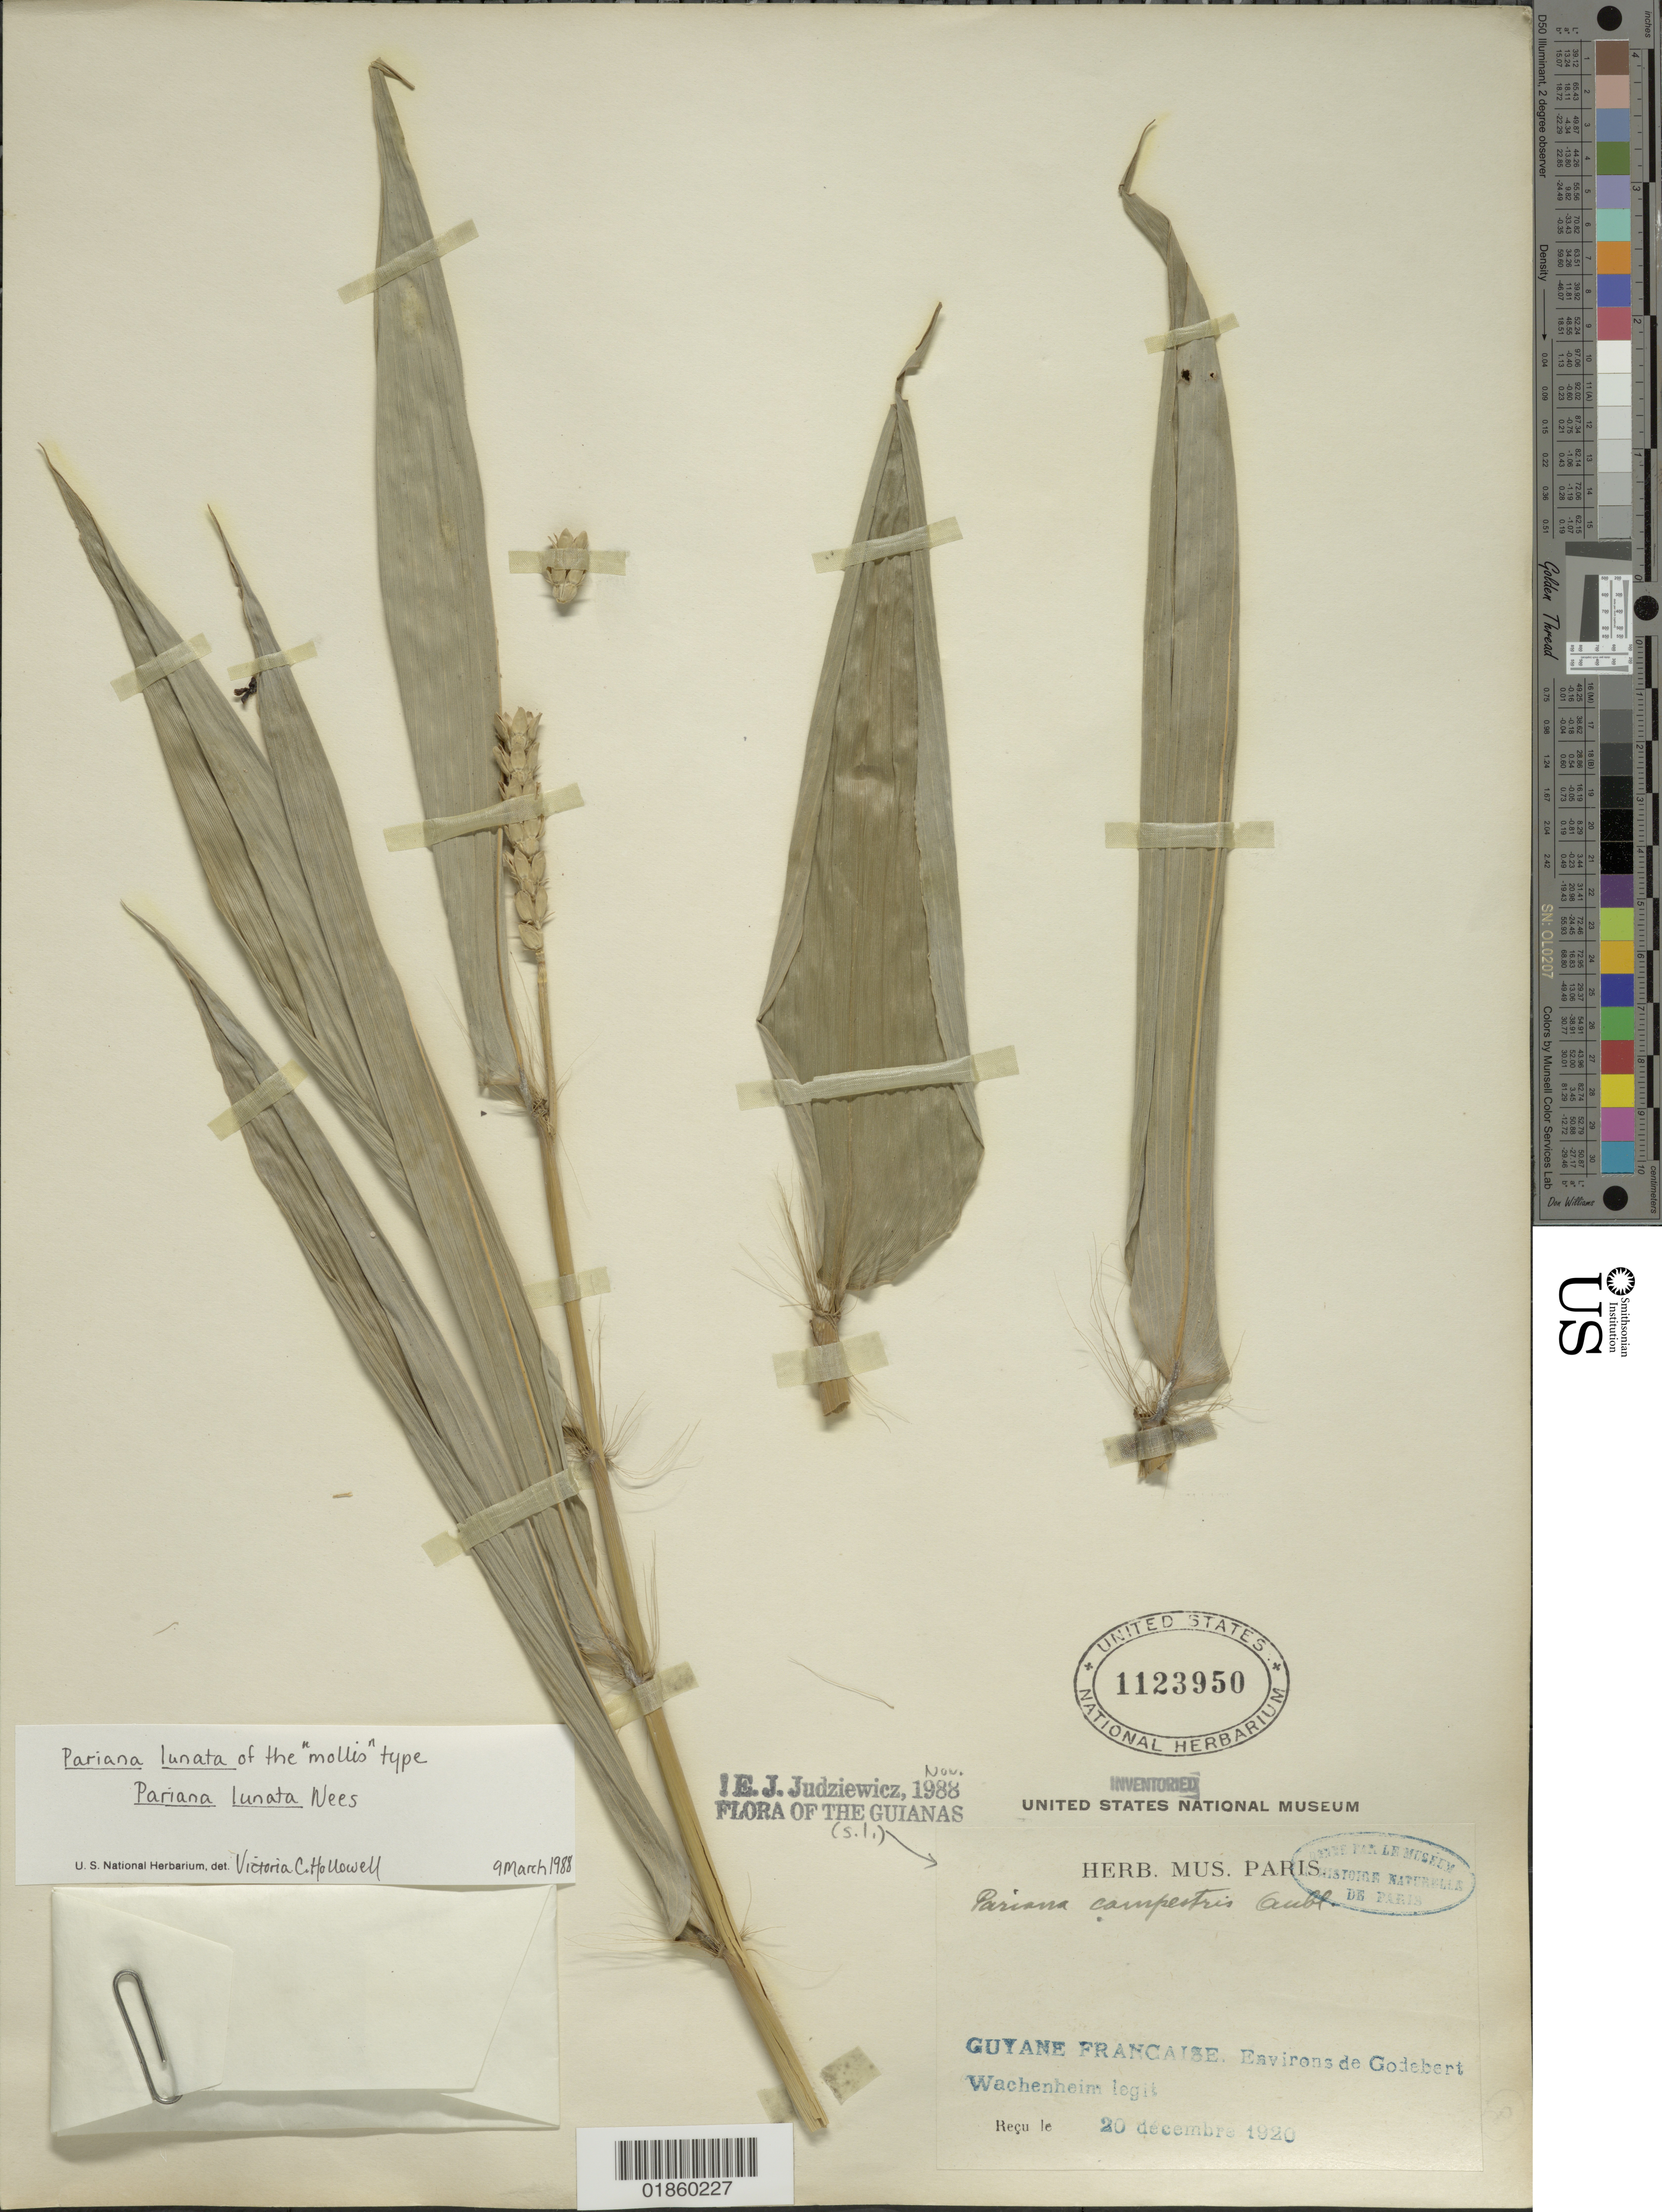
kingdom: Plantae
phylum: Tracheophyta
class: Liliopsida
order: Poales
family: Poaceae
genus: Pariana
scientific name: Pariana campestris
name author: Aubl.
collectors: G. Wachenheim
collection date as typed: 20 Dec 1920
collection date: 1920-12-20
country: French Guiana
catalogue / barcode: US 1123950